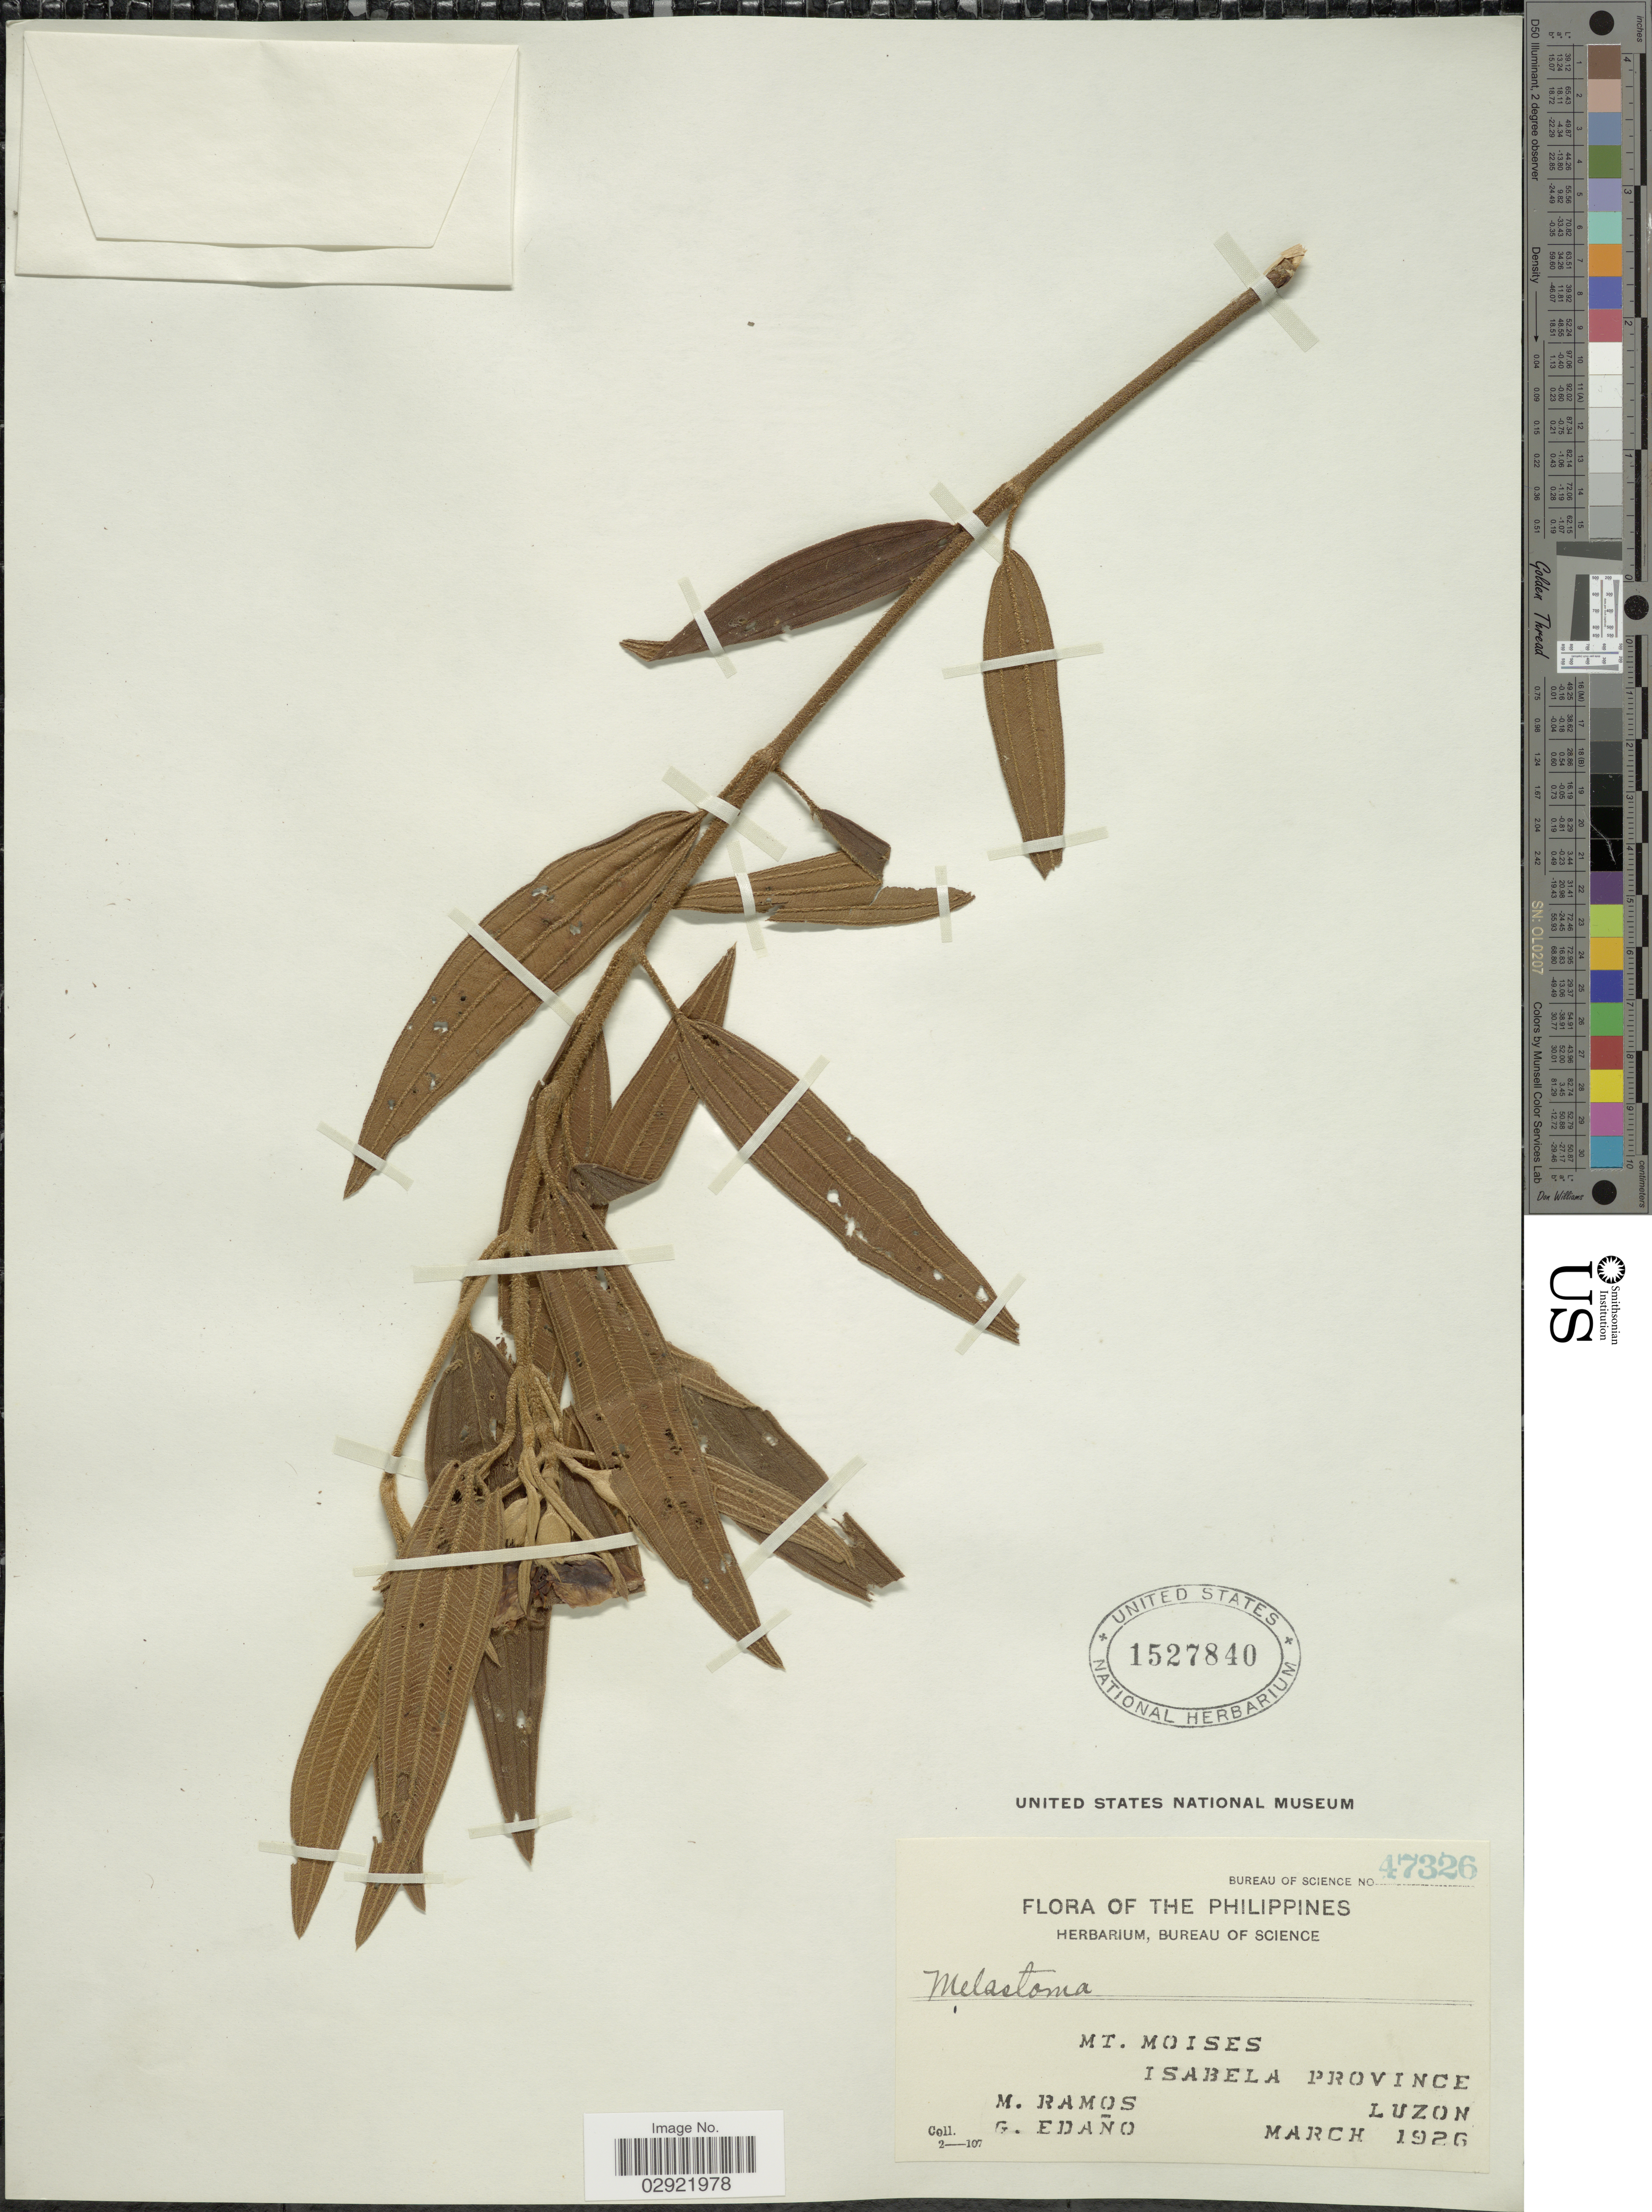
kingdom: Plantae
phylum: Tracheophyta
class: Magnoliopsida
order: Myrtales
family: Melastomataceae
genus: Melastoma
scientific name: Melastoma sp.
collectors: M. Ramos & G. Edaño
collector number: Bureau of Science 47326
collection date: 1926-03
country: Philippines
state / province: Cagayan Valley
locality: Mt. Moises, Isabela Province, Luzon.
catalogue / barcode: US 1527840